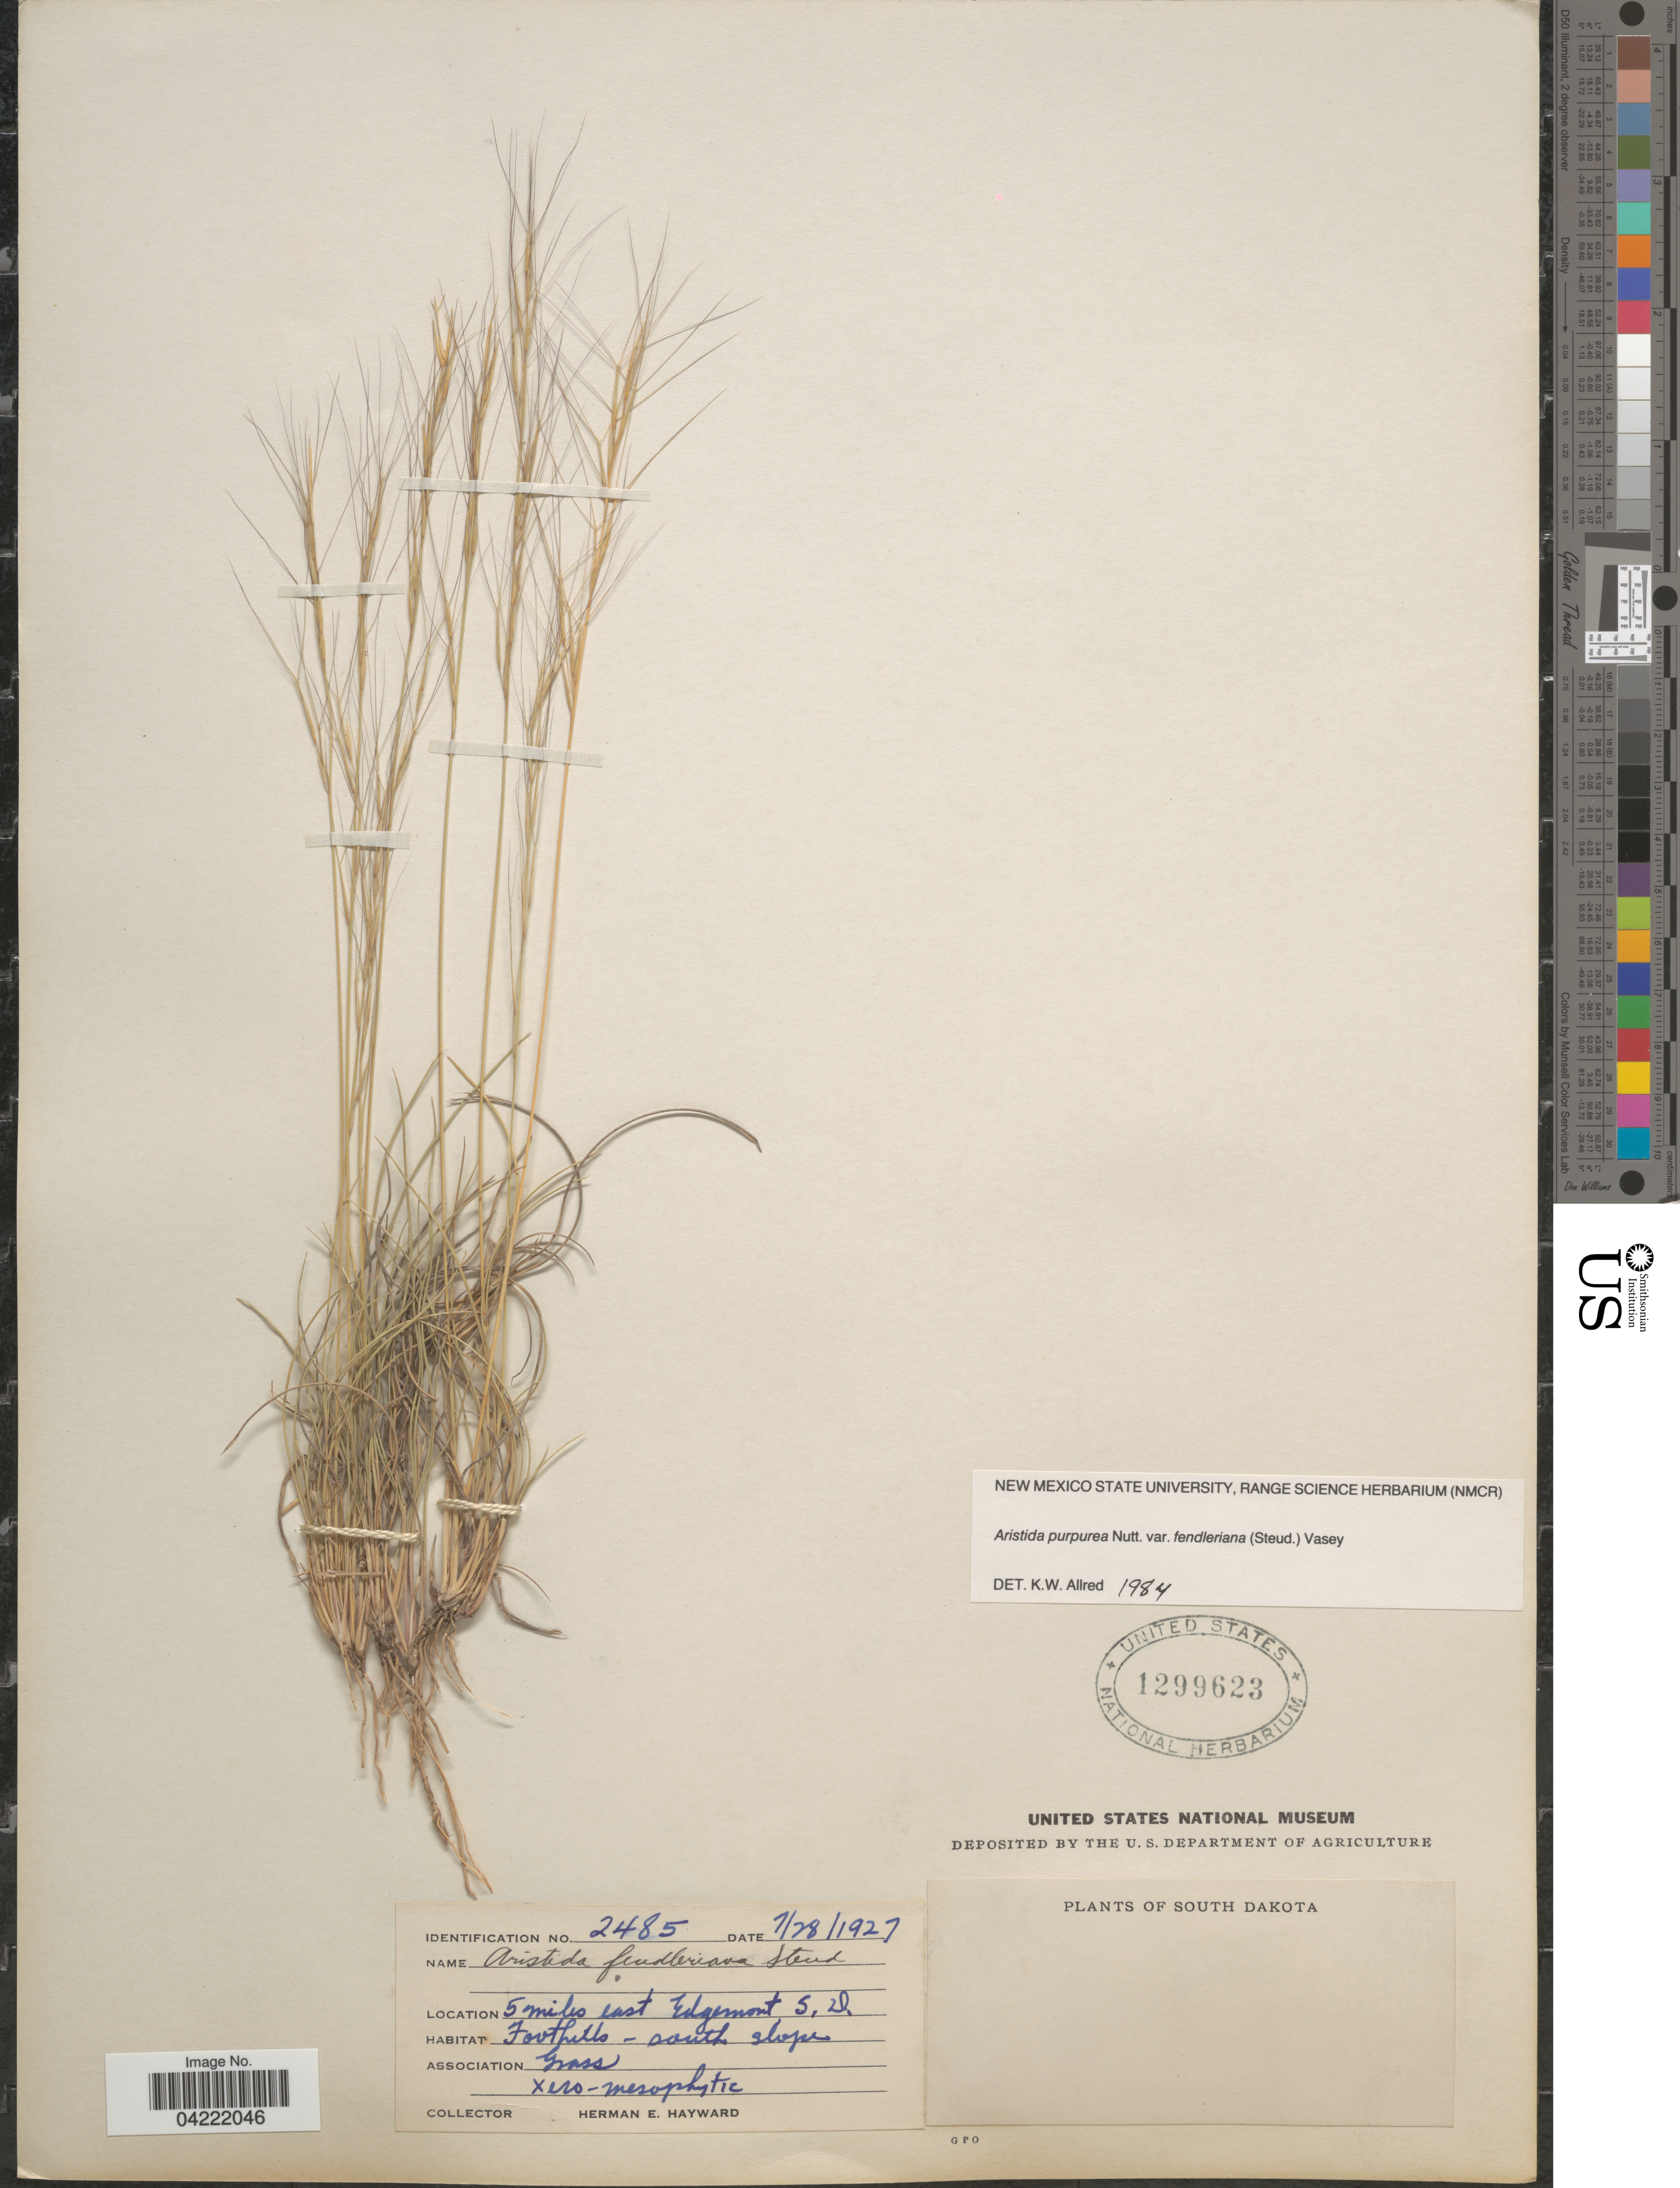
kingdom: Plantae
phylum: Tracheophyta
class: Liliopsida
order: Poales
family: Poaceae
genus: Aristida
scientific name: Aristida purpurea var. fendleriana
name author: (Steud.) Vasey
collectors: H. Hayward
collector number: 2485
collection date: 1927-07-28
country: United States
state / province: South Dakota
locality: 5 miles west Edgemont. Foothills-south slopes.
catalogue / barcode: US 1299623